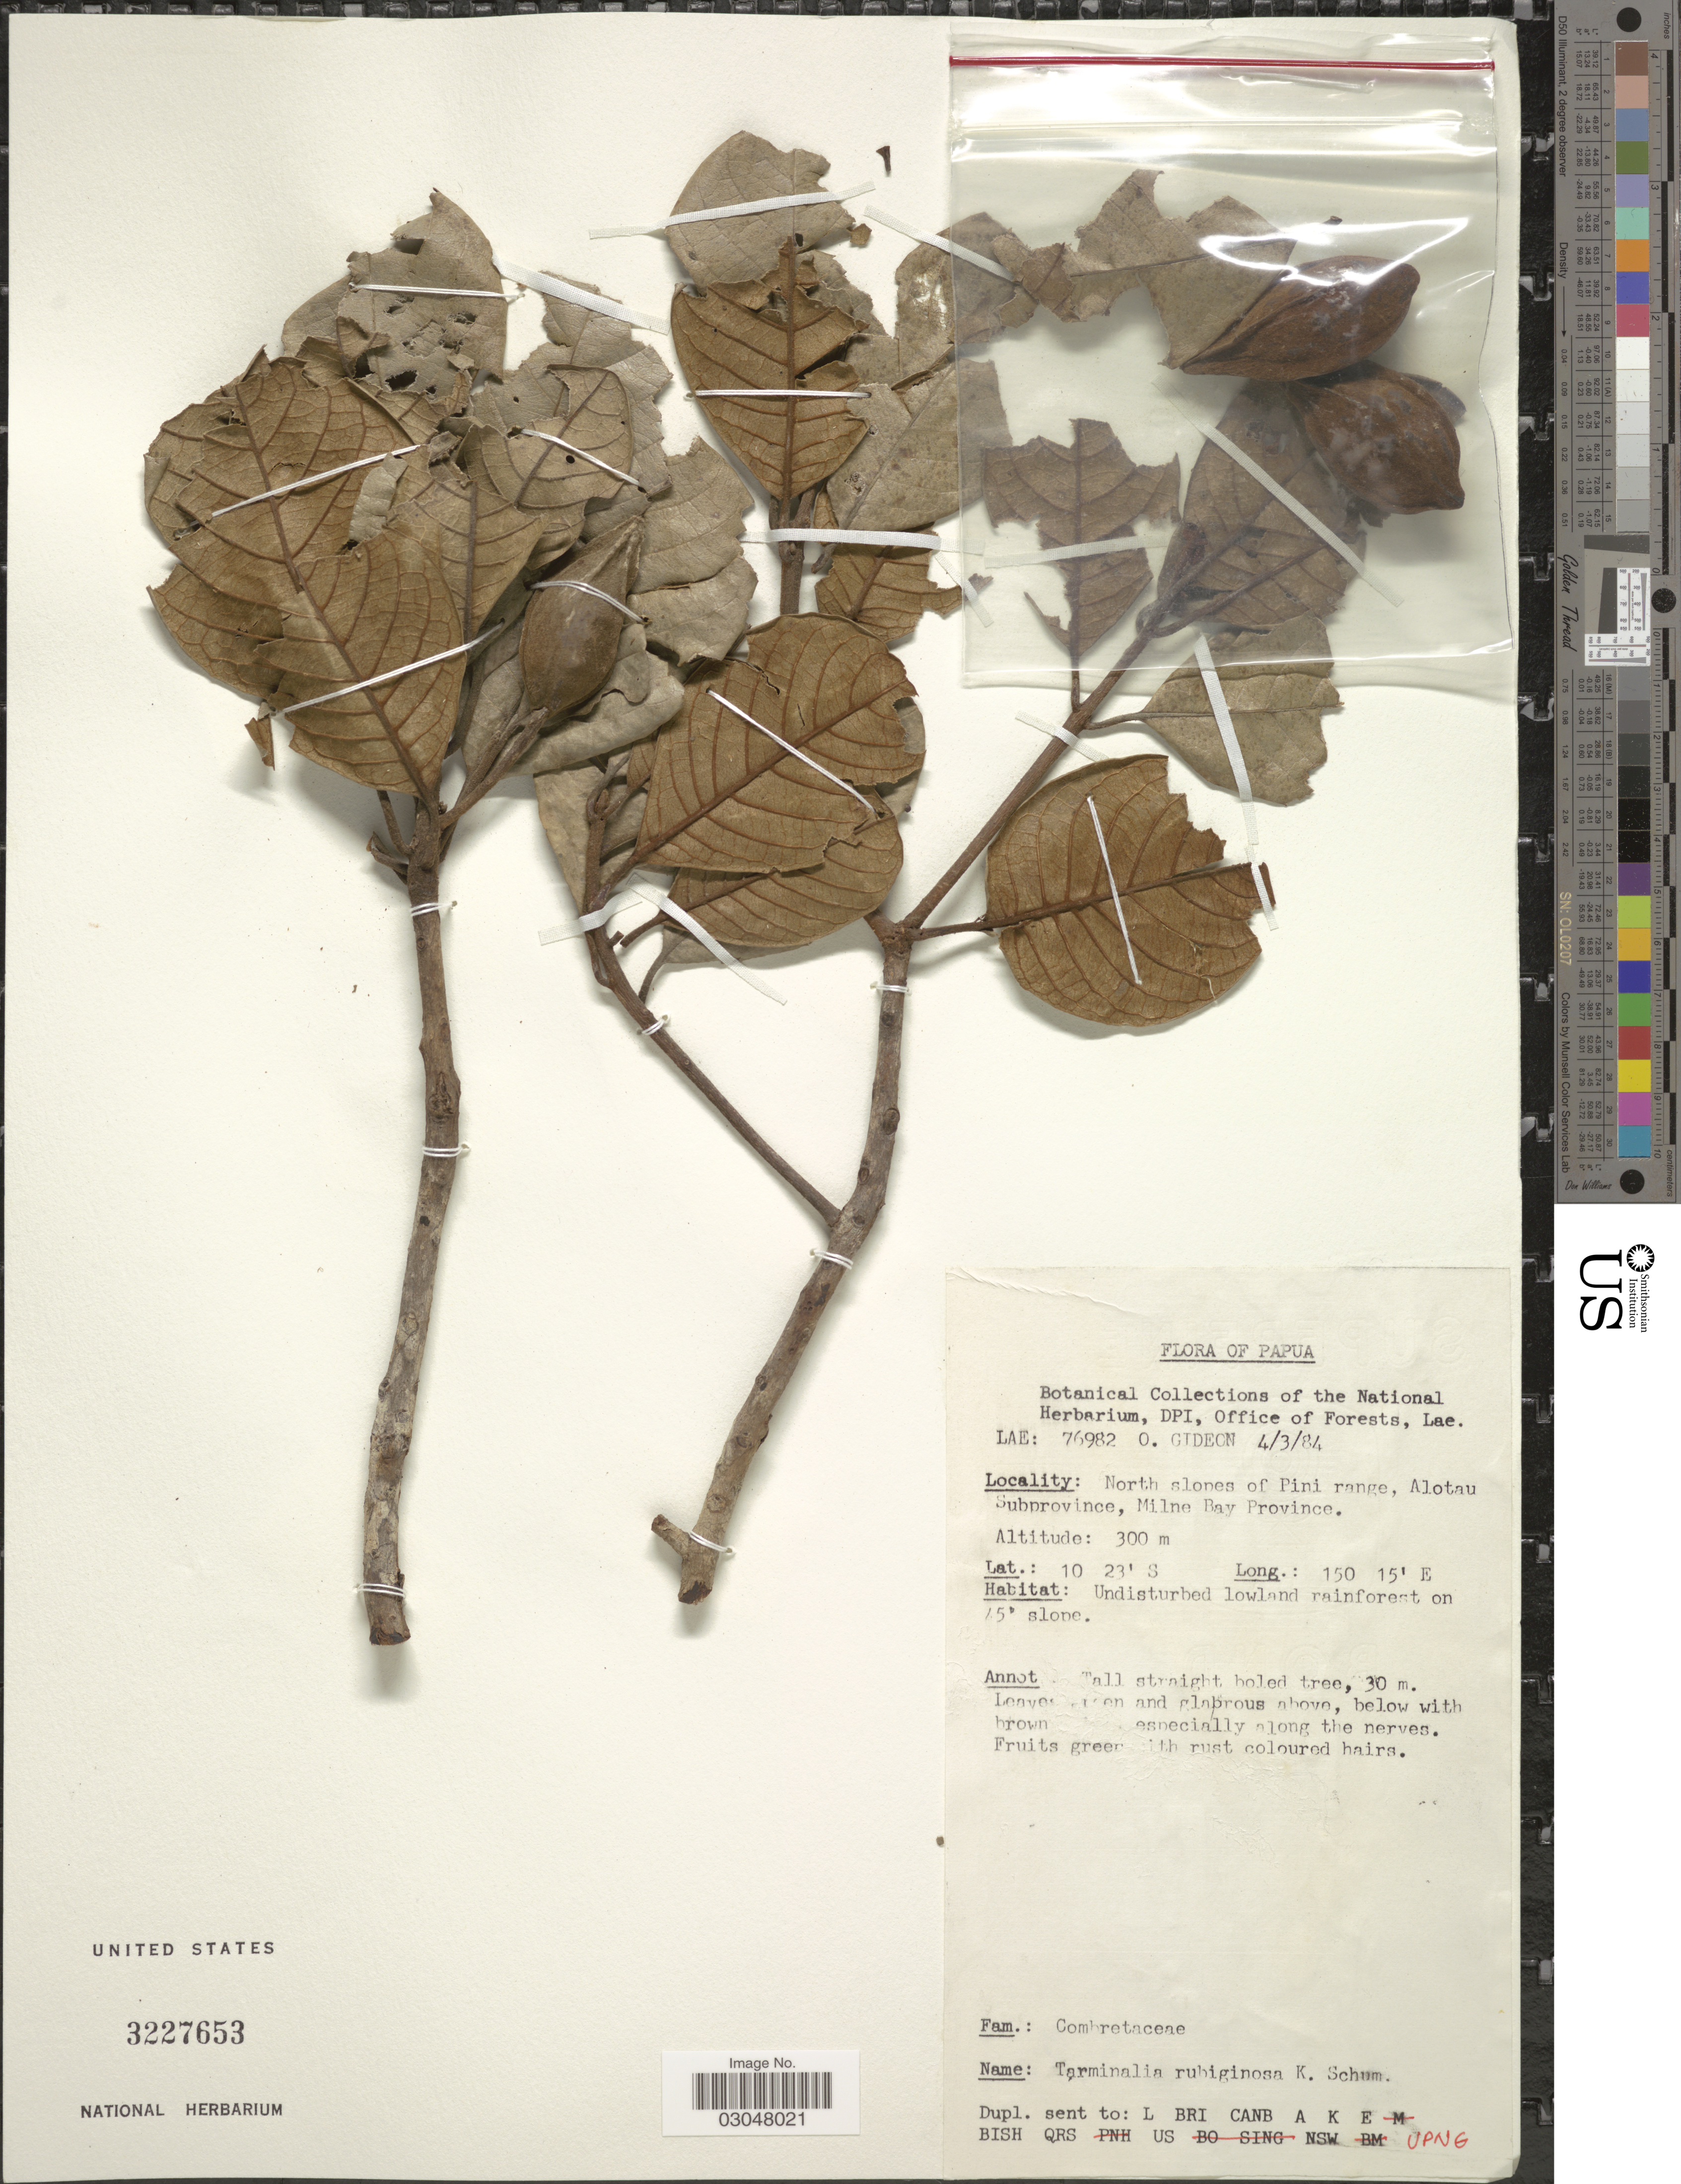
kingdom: Plantae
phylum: Tracheophyta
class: Magnoliopsida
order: Myrtales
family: Combretaceae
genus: Terminalia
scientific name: Terminalia rubiginosa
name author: K. Schum.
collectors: O. Gideon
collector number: LAE: 76982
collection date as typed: Transcribed d/m/y: 4/3/84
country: Papua New Guinea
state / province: Milne Bay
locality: Papua. North slopes of Pini range, Alotau Subprovince, Milne Bay Province.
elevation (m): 300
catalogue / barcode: US 3227653